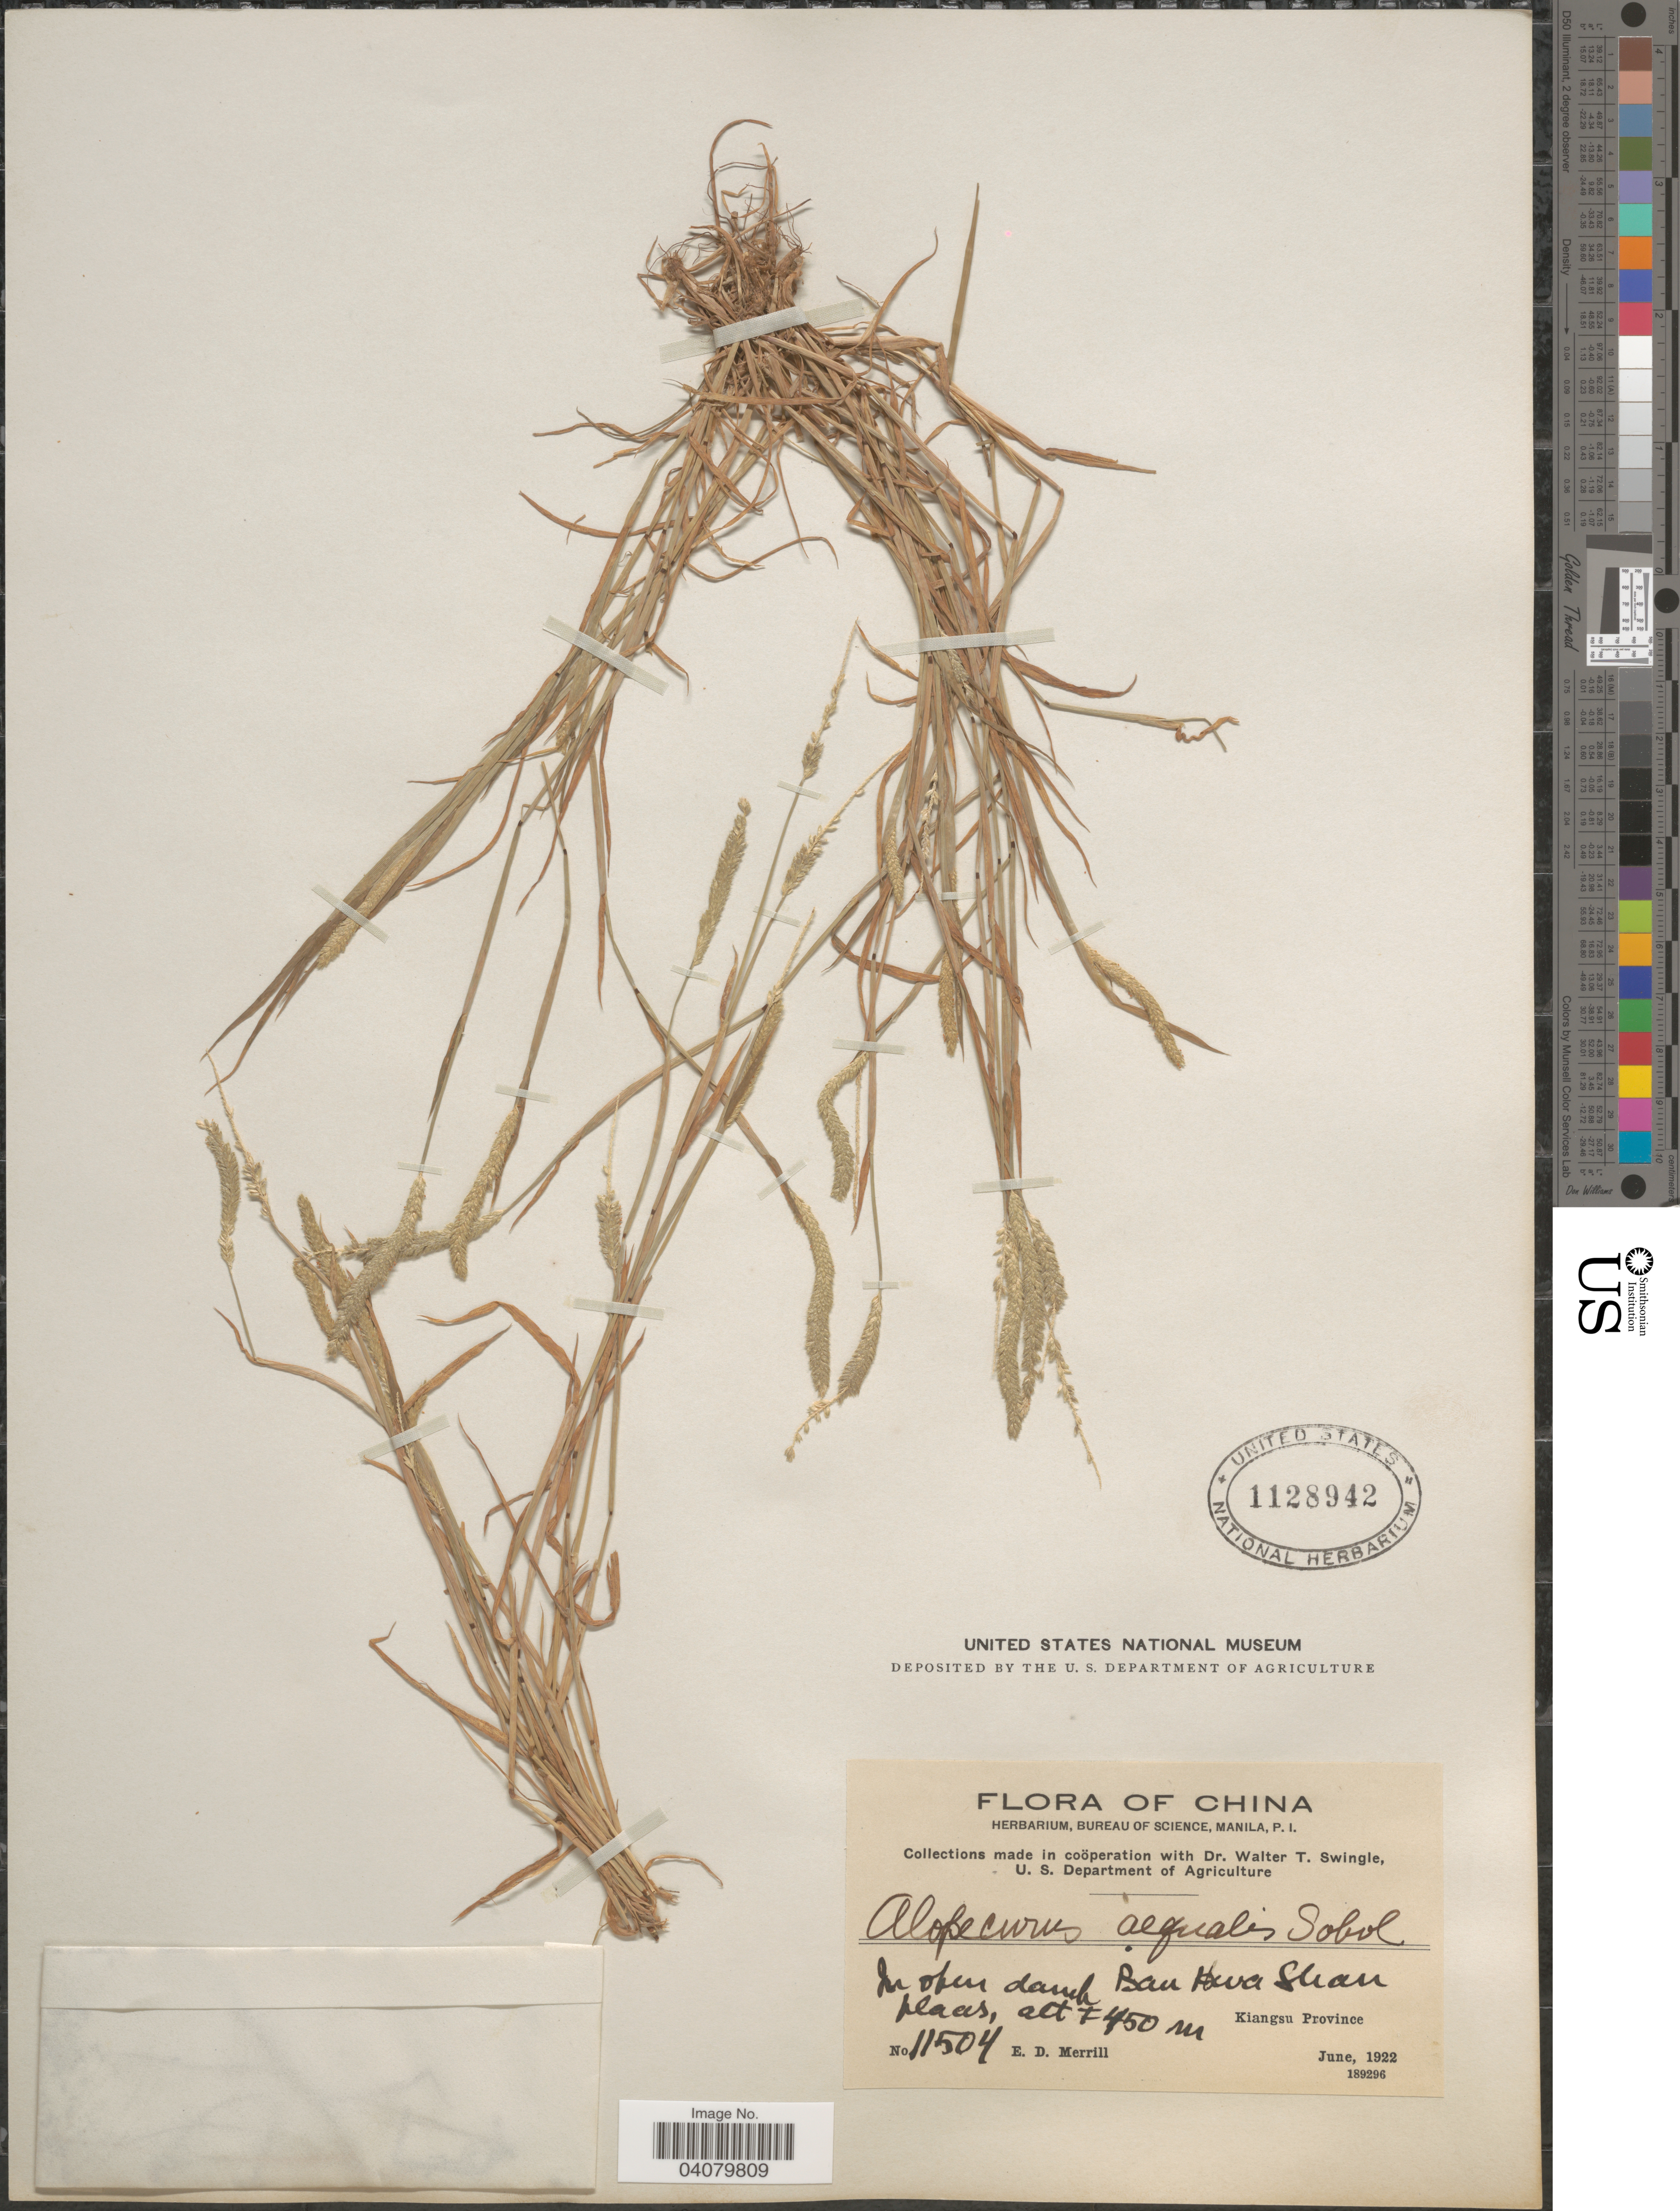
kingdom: Plantae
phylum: Tracheophyta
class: Liliopsida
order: Poales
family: Poaceae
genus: Alopecurus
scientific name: Alopecurus aequalis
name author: Sobol.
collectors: E. D. Merrill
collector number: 11504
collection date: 1922-06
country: China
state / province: Jiangsu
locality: In open damp places. Ban Hwa Shan. Kiangsu Province.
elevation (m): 450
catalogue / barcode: US 1128942